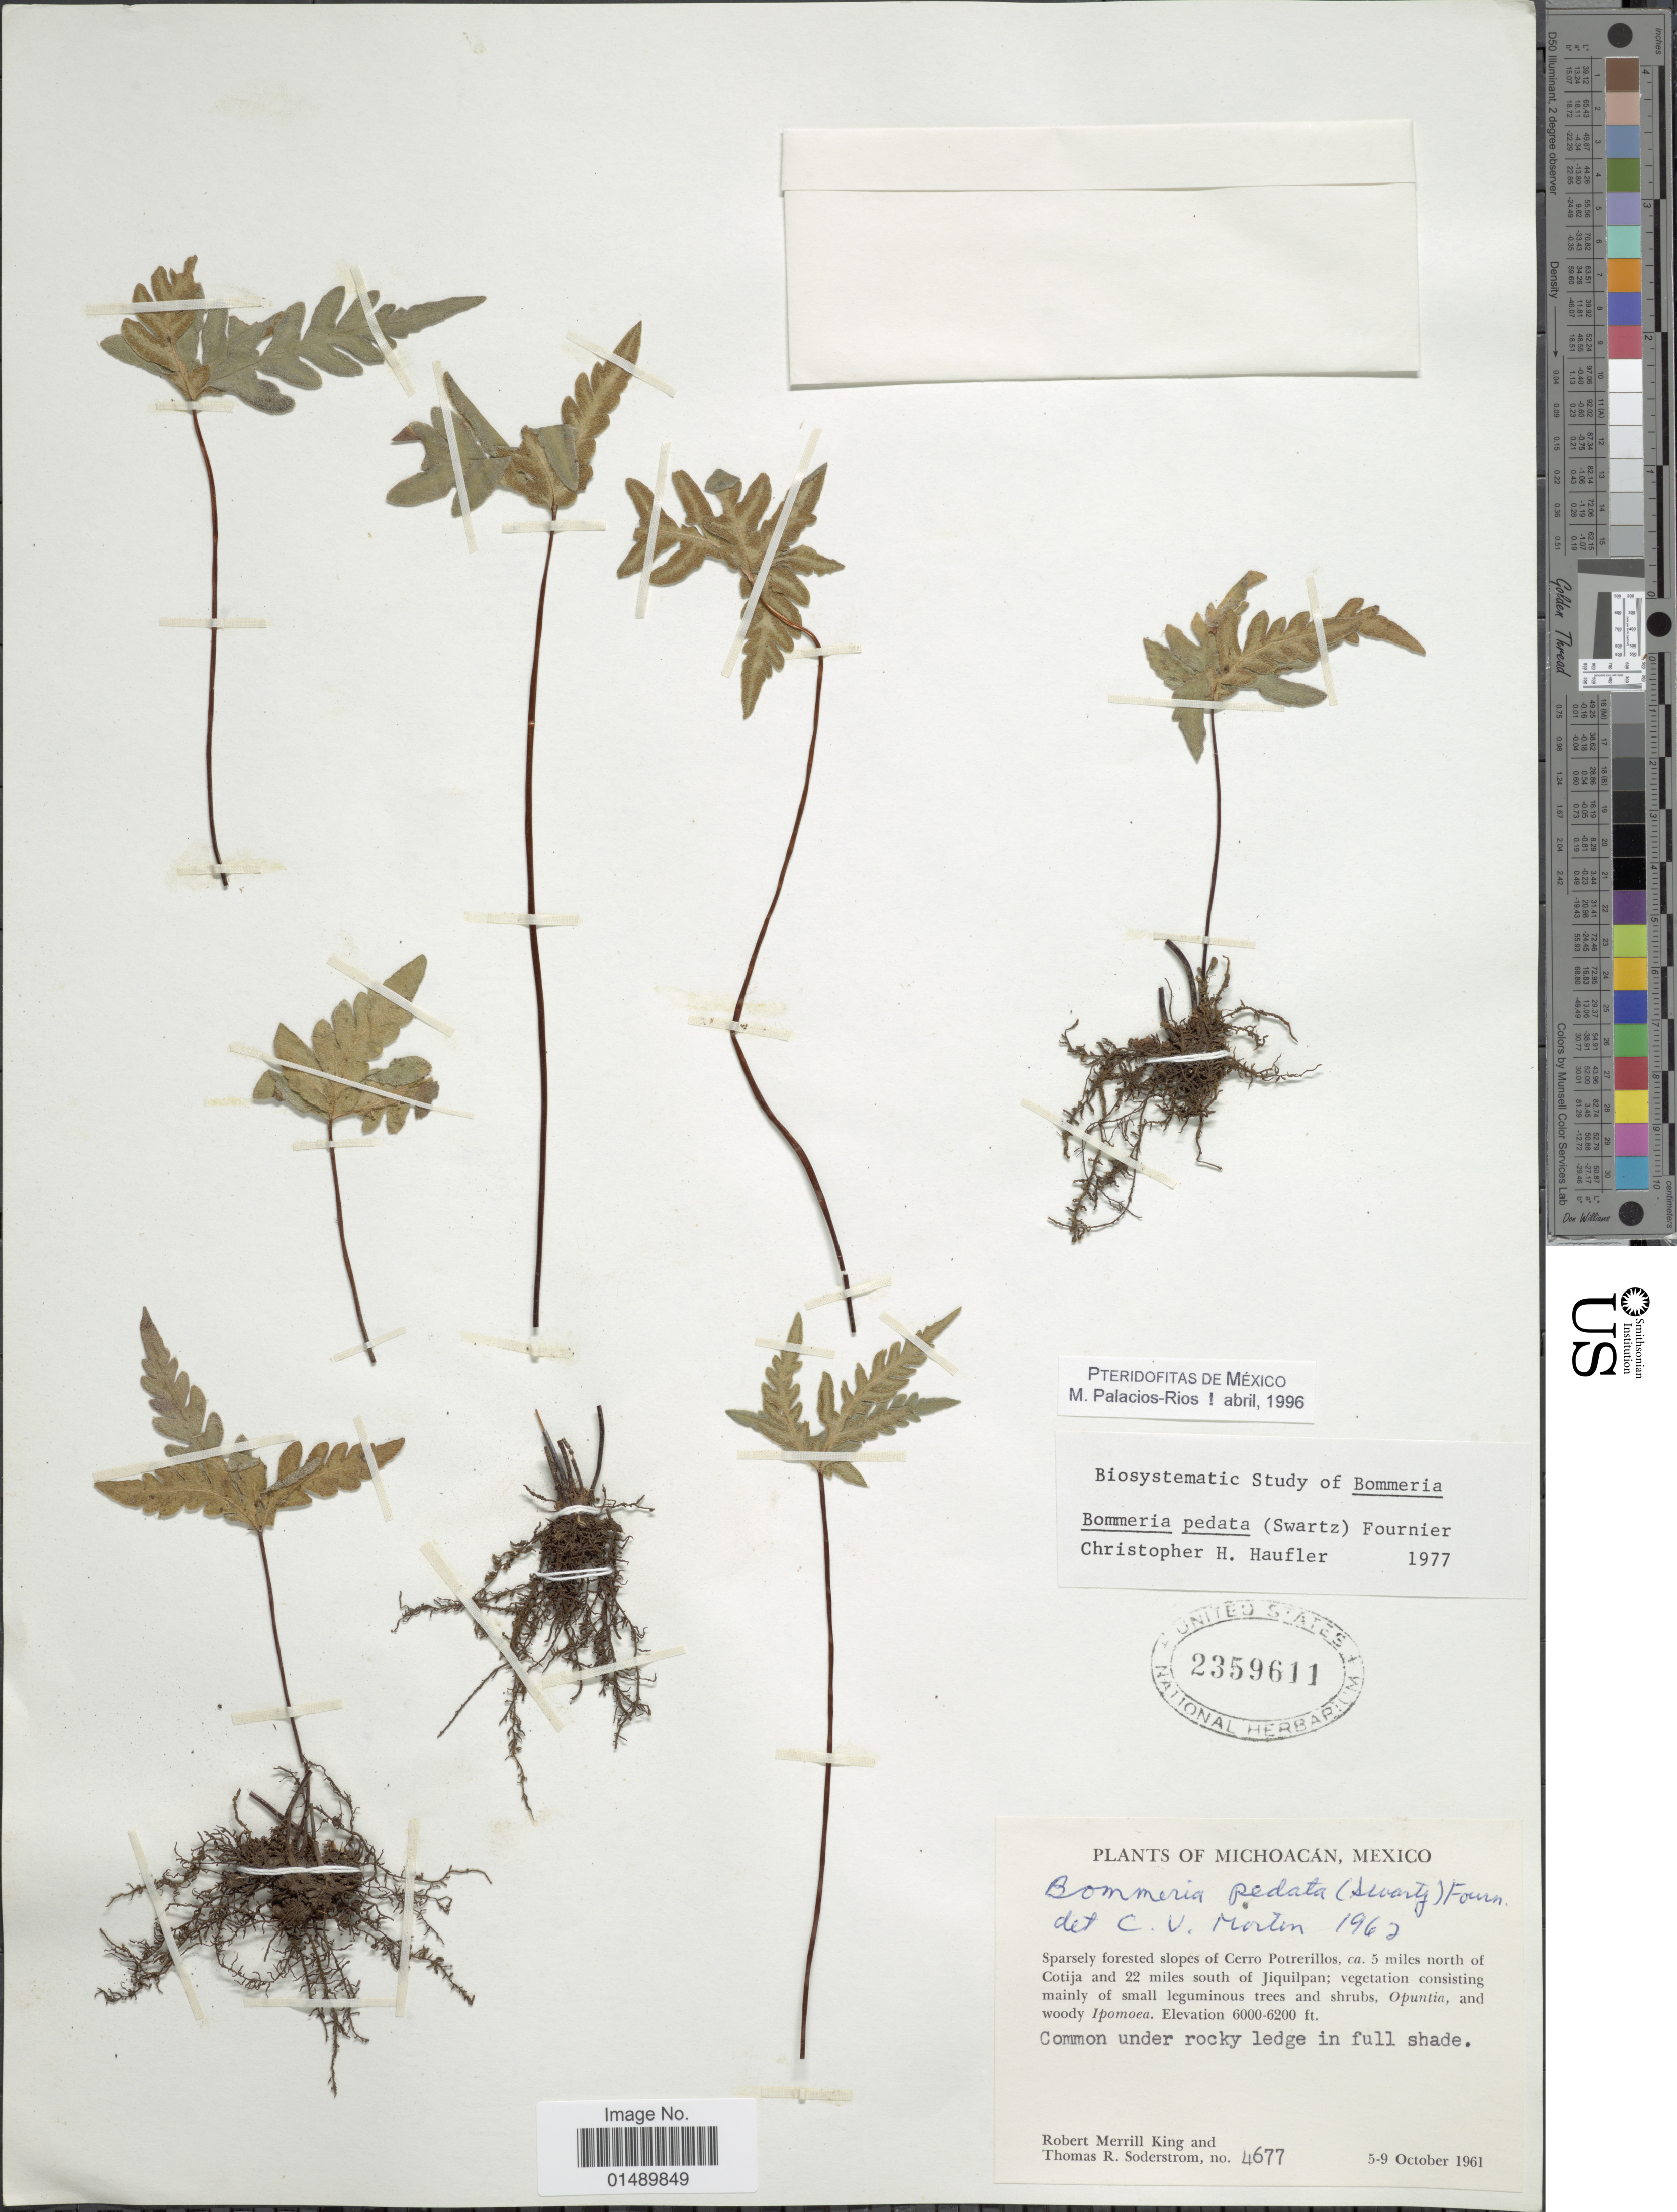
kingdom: Plantae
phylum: Tracheophyta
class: Polypodiopsida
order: Polypodiales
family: Pteridaceae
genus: Bommeria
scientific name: Bommeria pedata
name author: (Sw.) E. Fourn.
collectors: R. M. King & T. R. Soderstrom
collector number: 4677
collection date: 1961-10-05/1961-10-09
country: Mexico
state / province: Michoacán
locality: Mexico, Sparsely forested slopes of Cerro Potrerillos, ca. 5 miles north of Cotija and 22 miles south of Jiquilpan.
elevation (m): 1829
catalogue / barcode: US 2359611